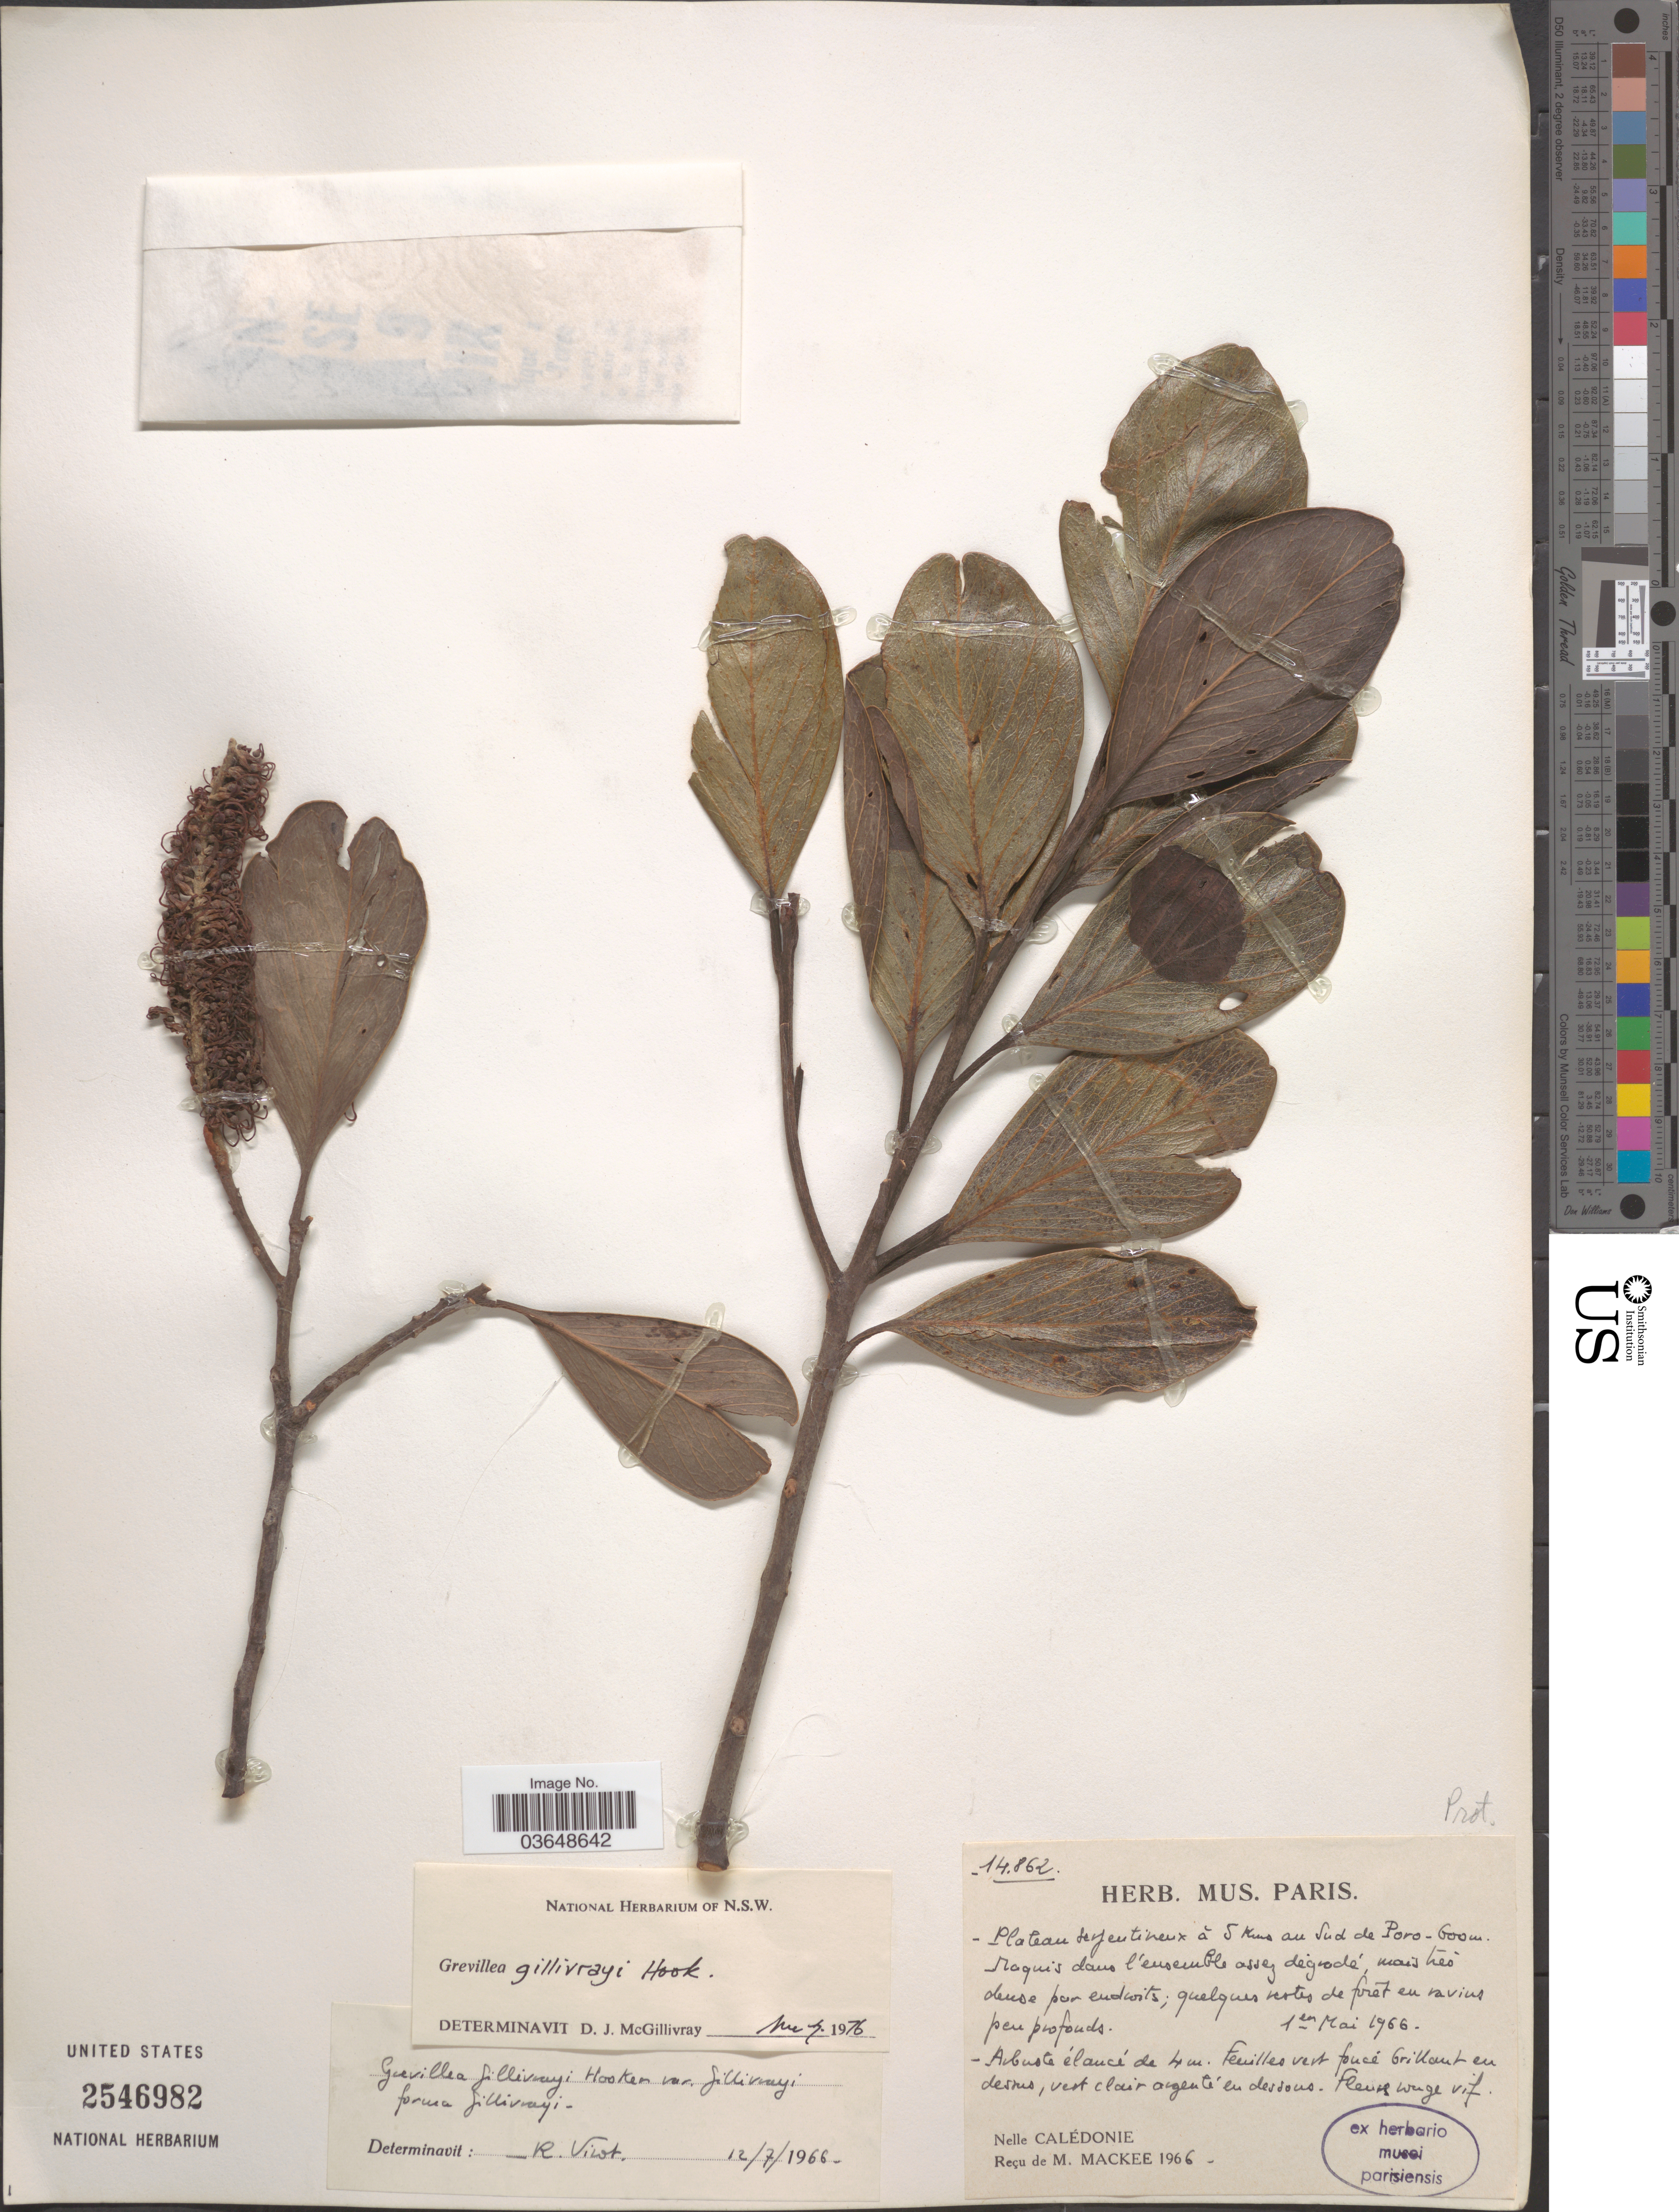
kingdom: Plantae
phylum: Tracheophyta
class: Magnoliopsida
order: Proteales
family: Proteaceae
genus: Grevillea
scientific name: Grevillea gillivrayi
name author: Hook.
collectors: M. Mackee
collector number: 14862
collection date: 1966-05-01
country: New Caledonia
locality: Plateau serpentineux á 5 Kms au Sud de Poro. Nelle Calédonie.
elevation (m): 600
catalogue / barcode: US 2546982